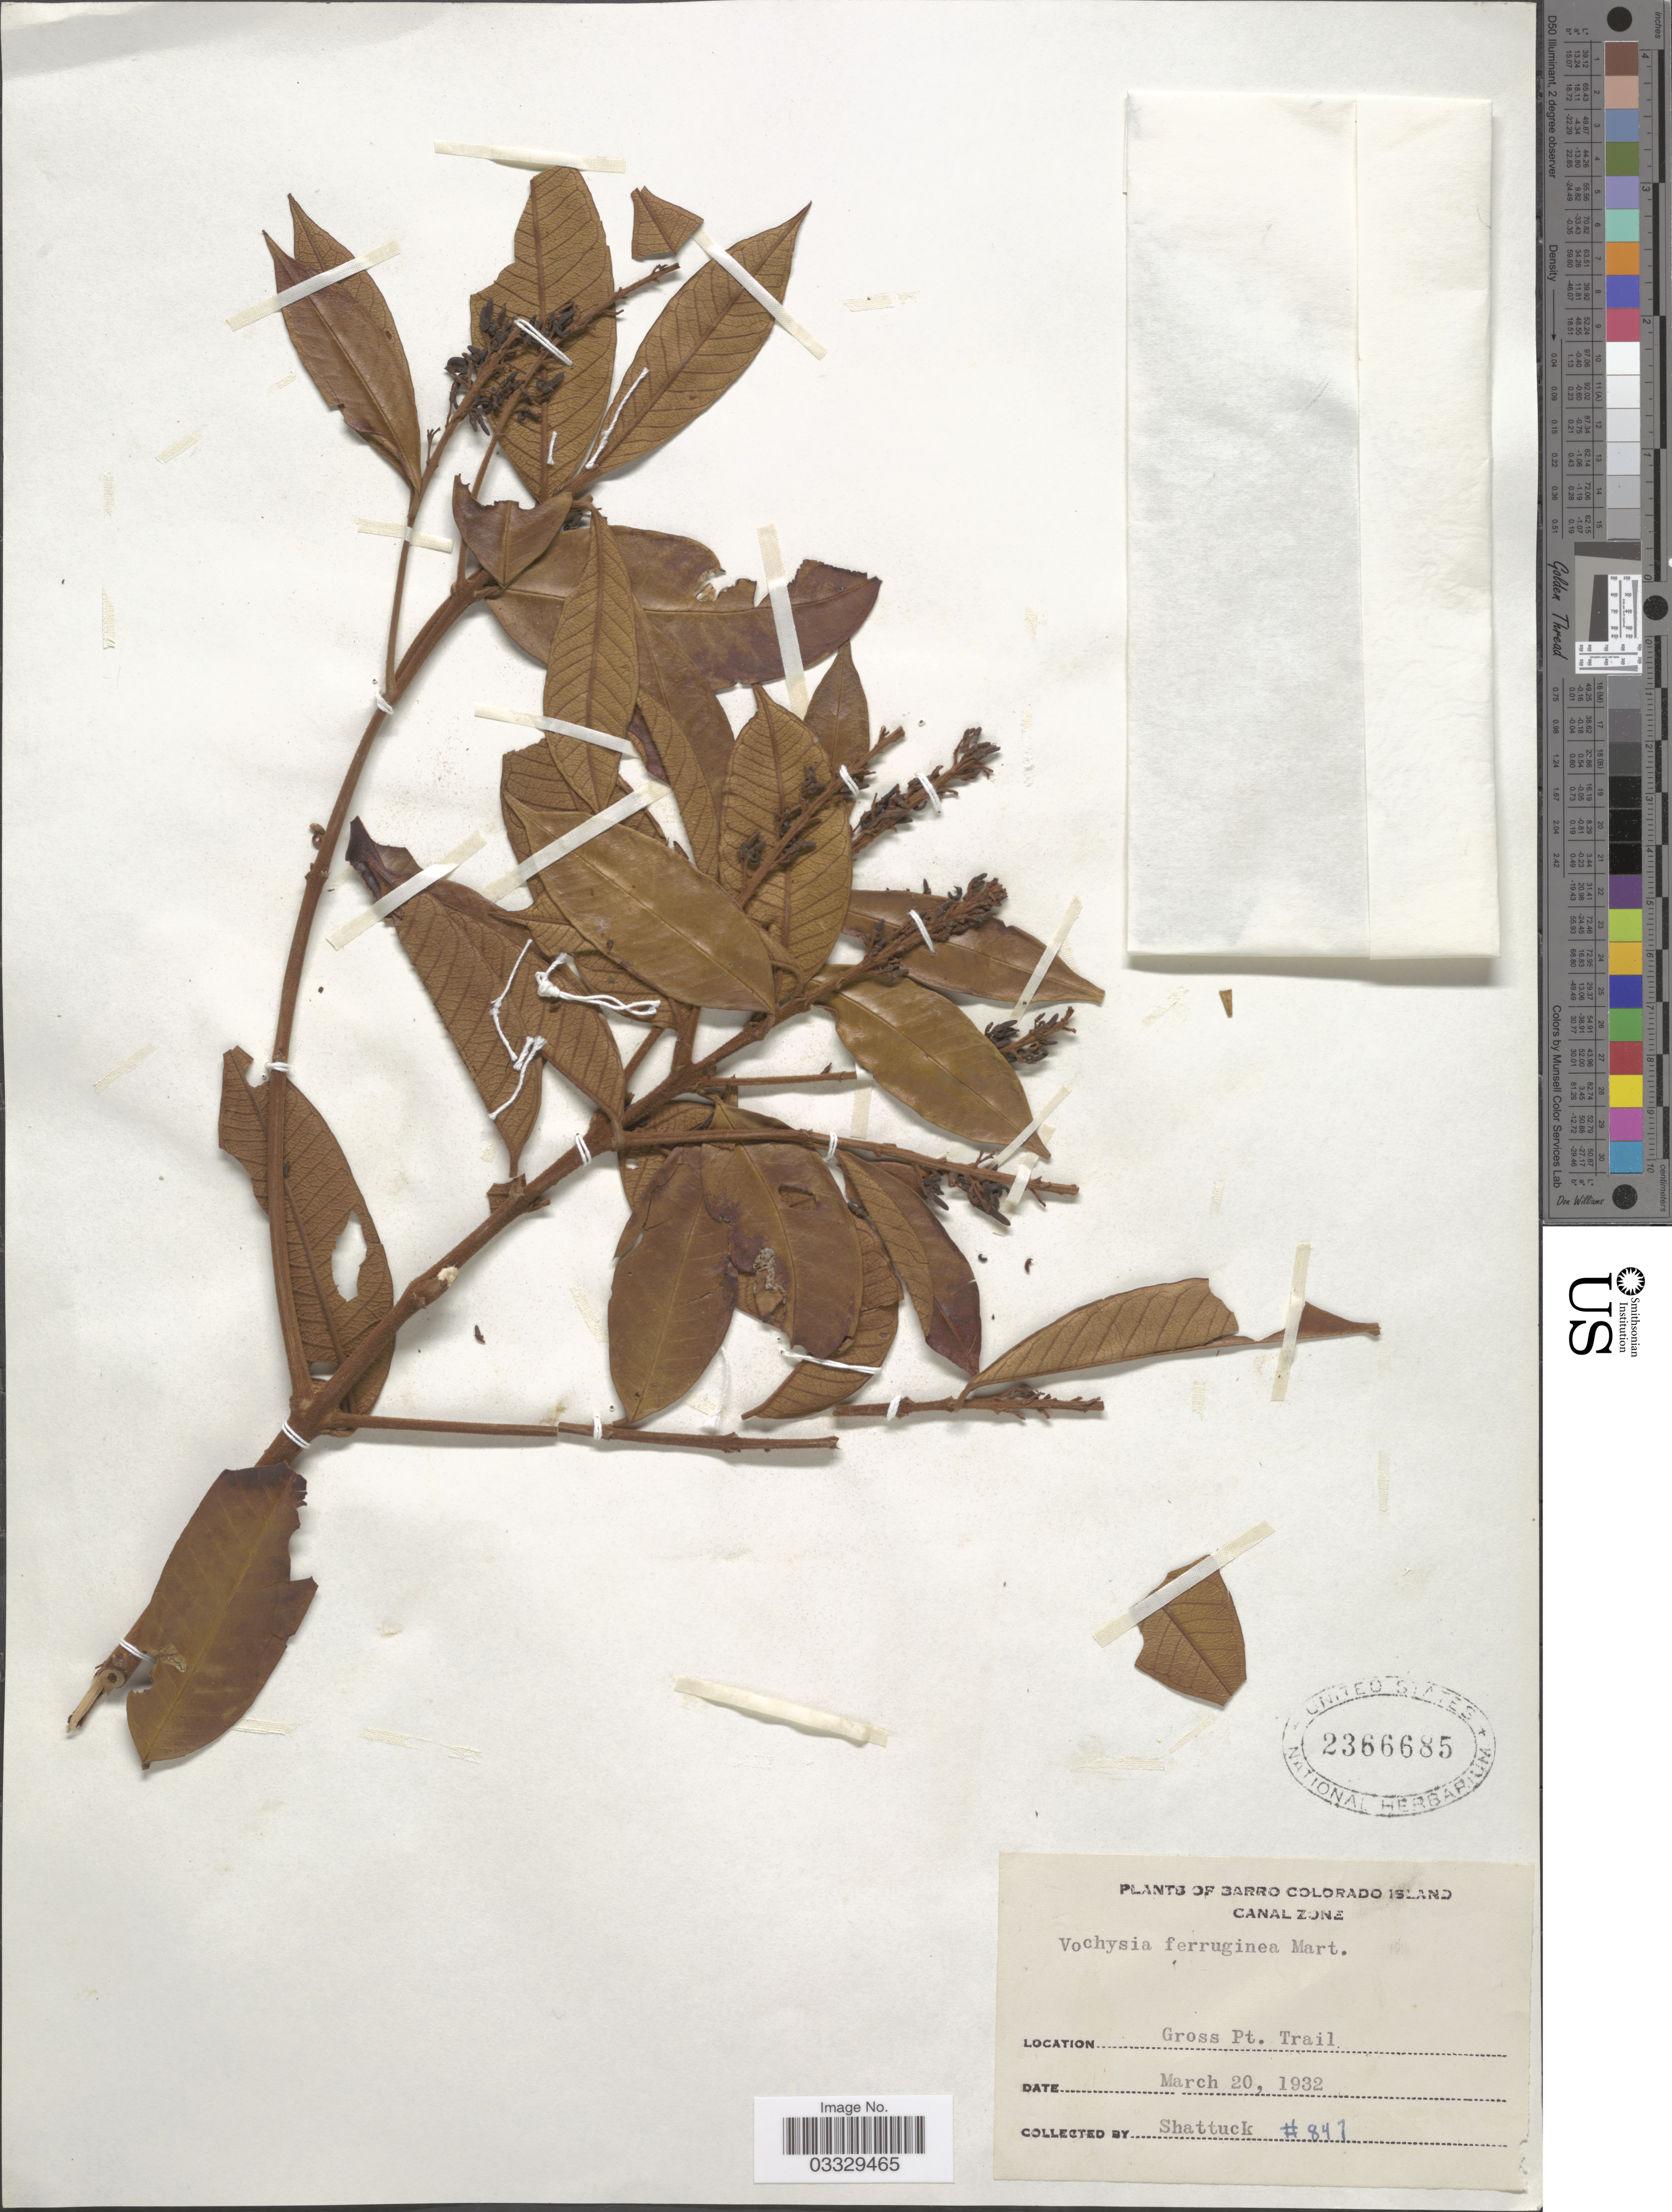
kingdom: Plantae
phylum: Tracheophyta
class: Magnoliopsida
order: Myrtales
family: Vochysiaceae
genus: Vochysia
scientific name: Vochysia ferruginea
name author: Mart.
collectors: Shattuck, --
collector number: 847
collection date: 1932-03-20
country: Panama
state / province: Panamá Oeste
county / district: Canal Zone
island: Barro Colorado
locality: Barro Colorado Island. Canal Zone. Gross Pt. Trail.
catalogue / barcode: US 2366685